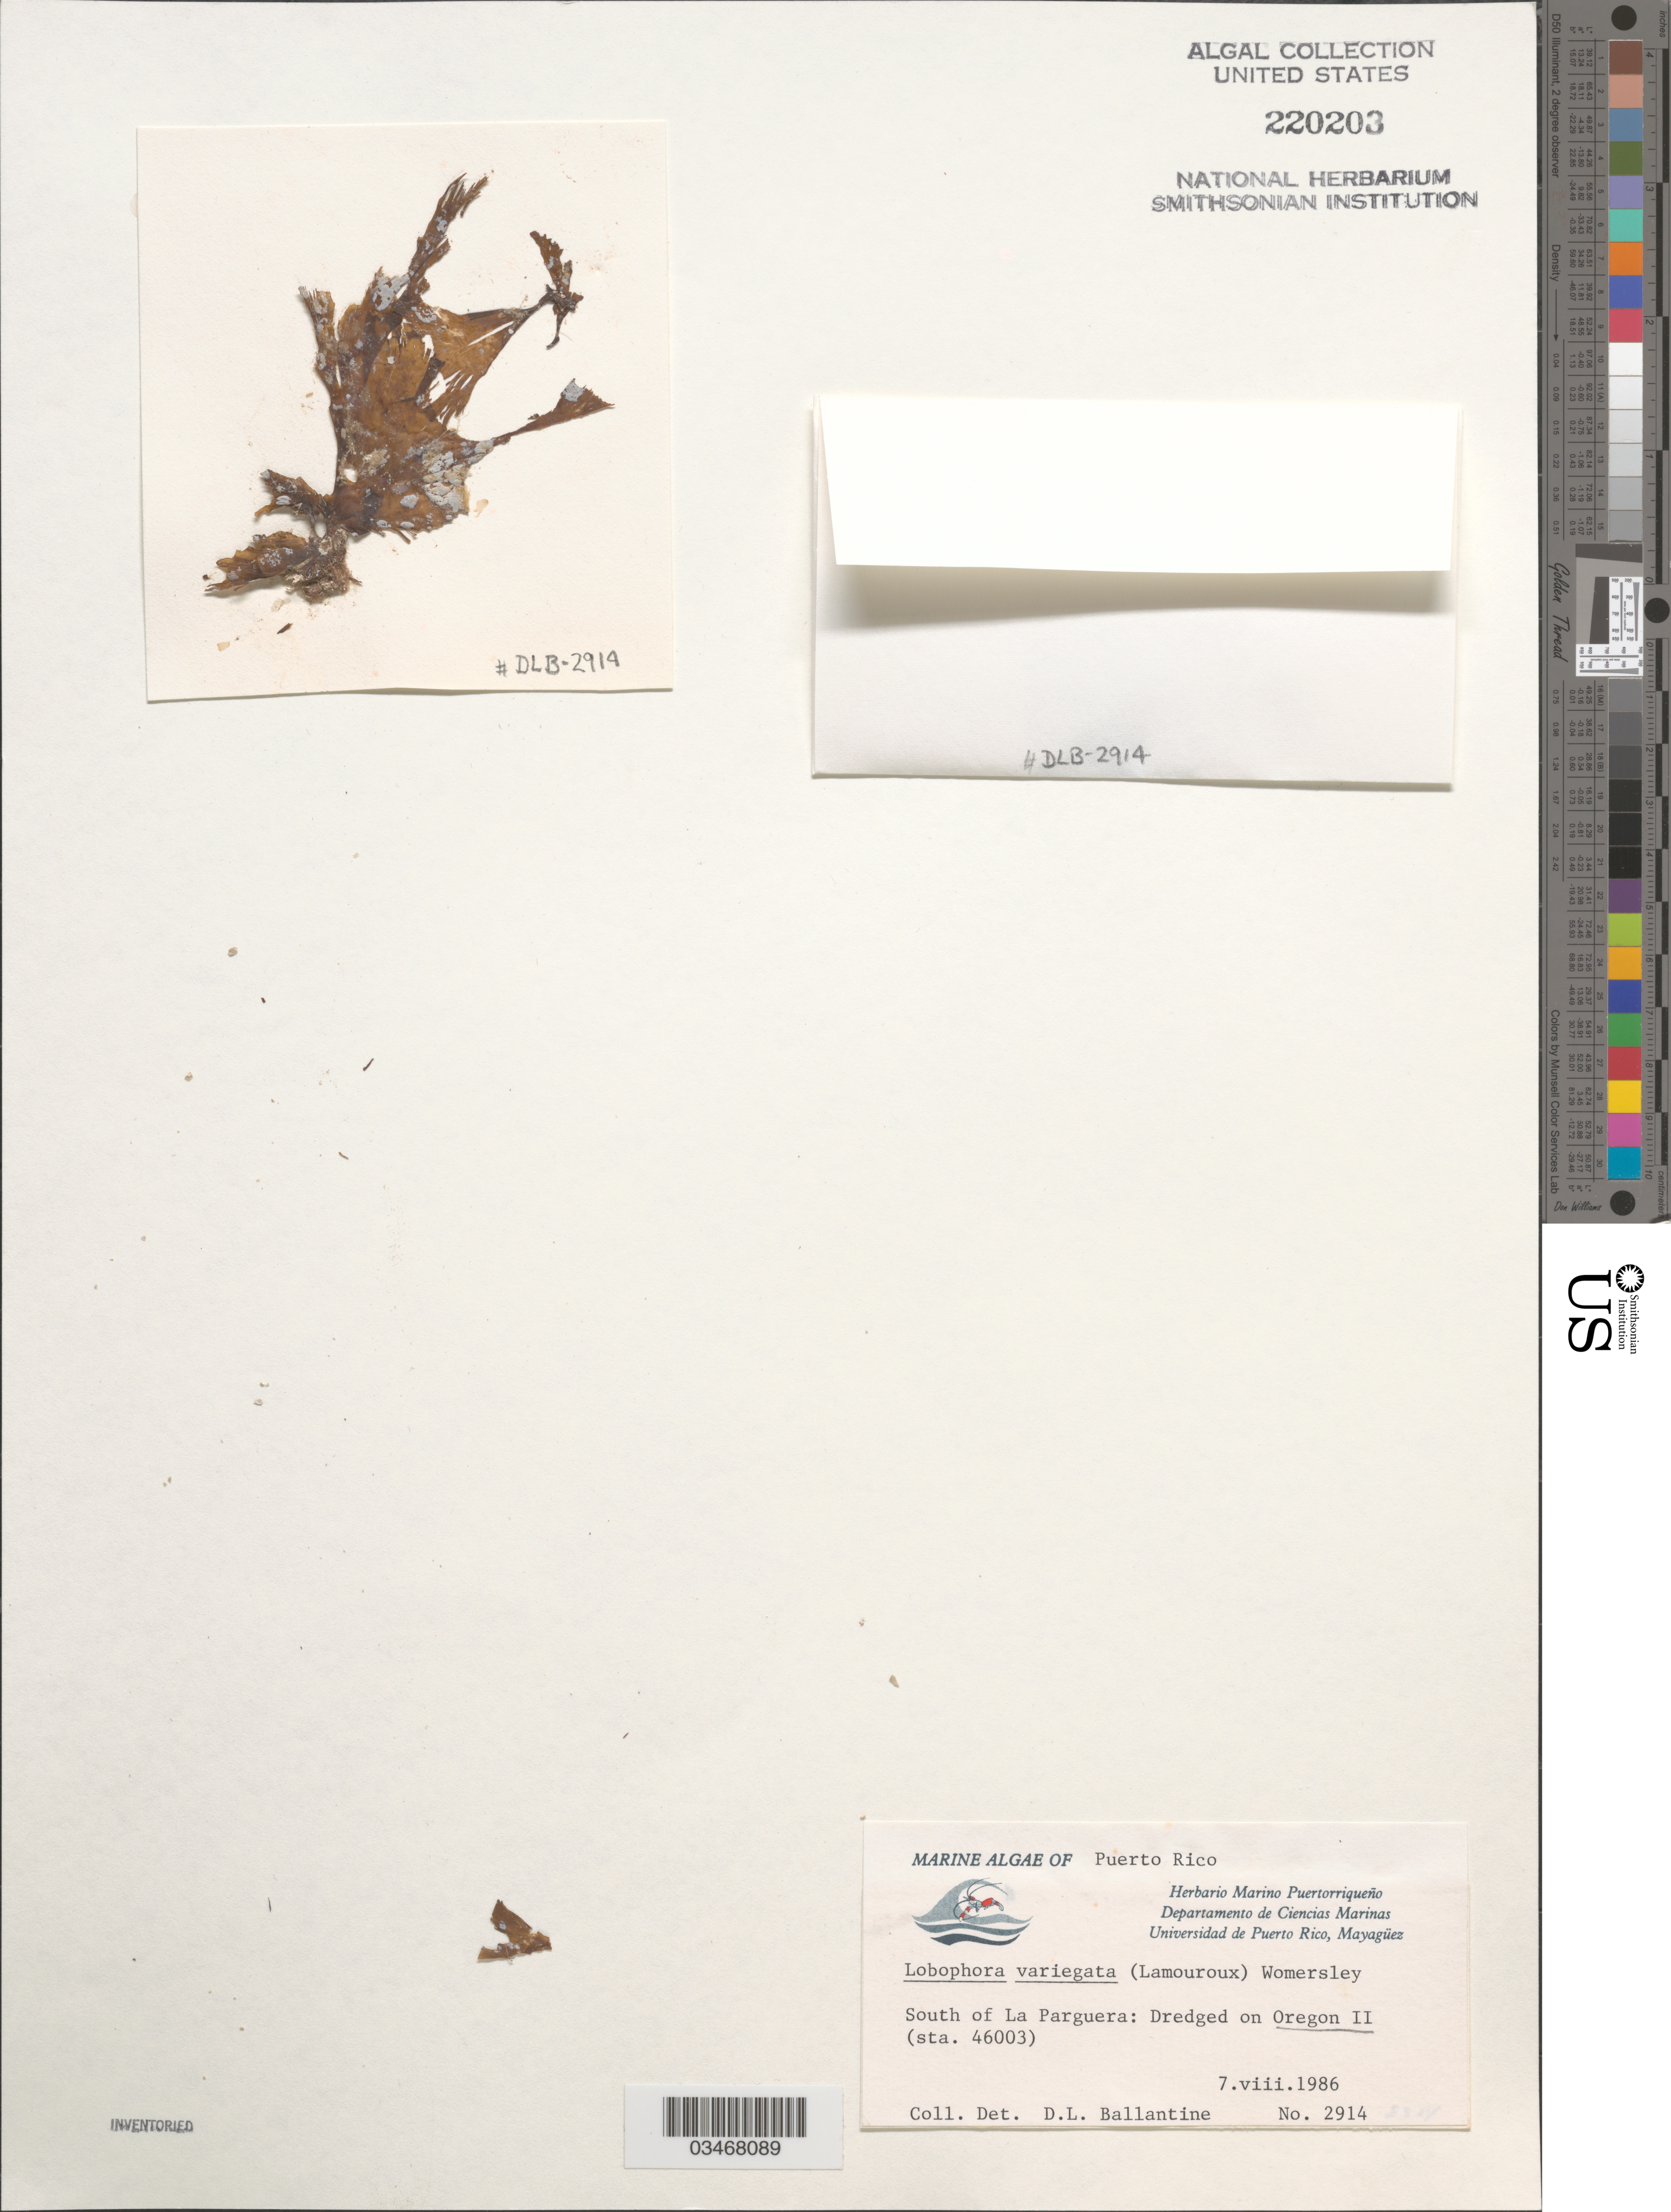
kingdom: Chromista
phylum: Ochrophyta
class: Phaeophyceae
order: Dictyotales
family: Dictyotaceae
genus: Lobophora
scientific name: Lobophora variegata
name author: (J.V.Lamouroux) Womersley & E.C. Oliveira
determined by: Ballantine, D. L.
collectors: D.L. Ballantine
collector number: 2914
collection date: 1986-08-07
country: Puerto Rico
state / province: Lajas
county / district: La Parguera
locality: South of La Parguera: Dredged on Oregon II (sta. 46003).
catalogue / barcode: US 220203